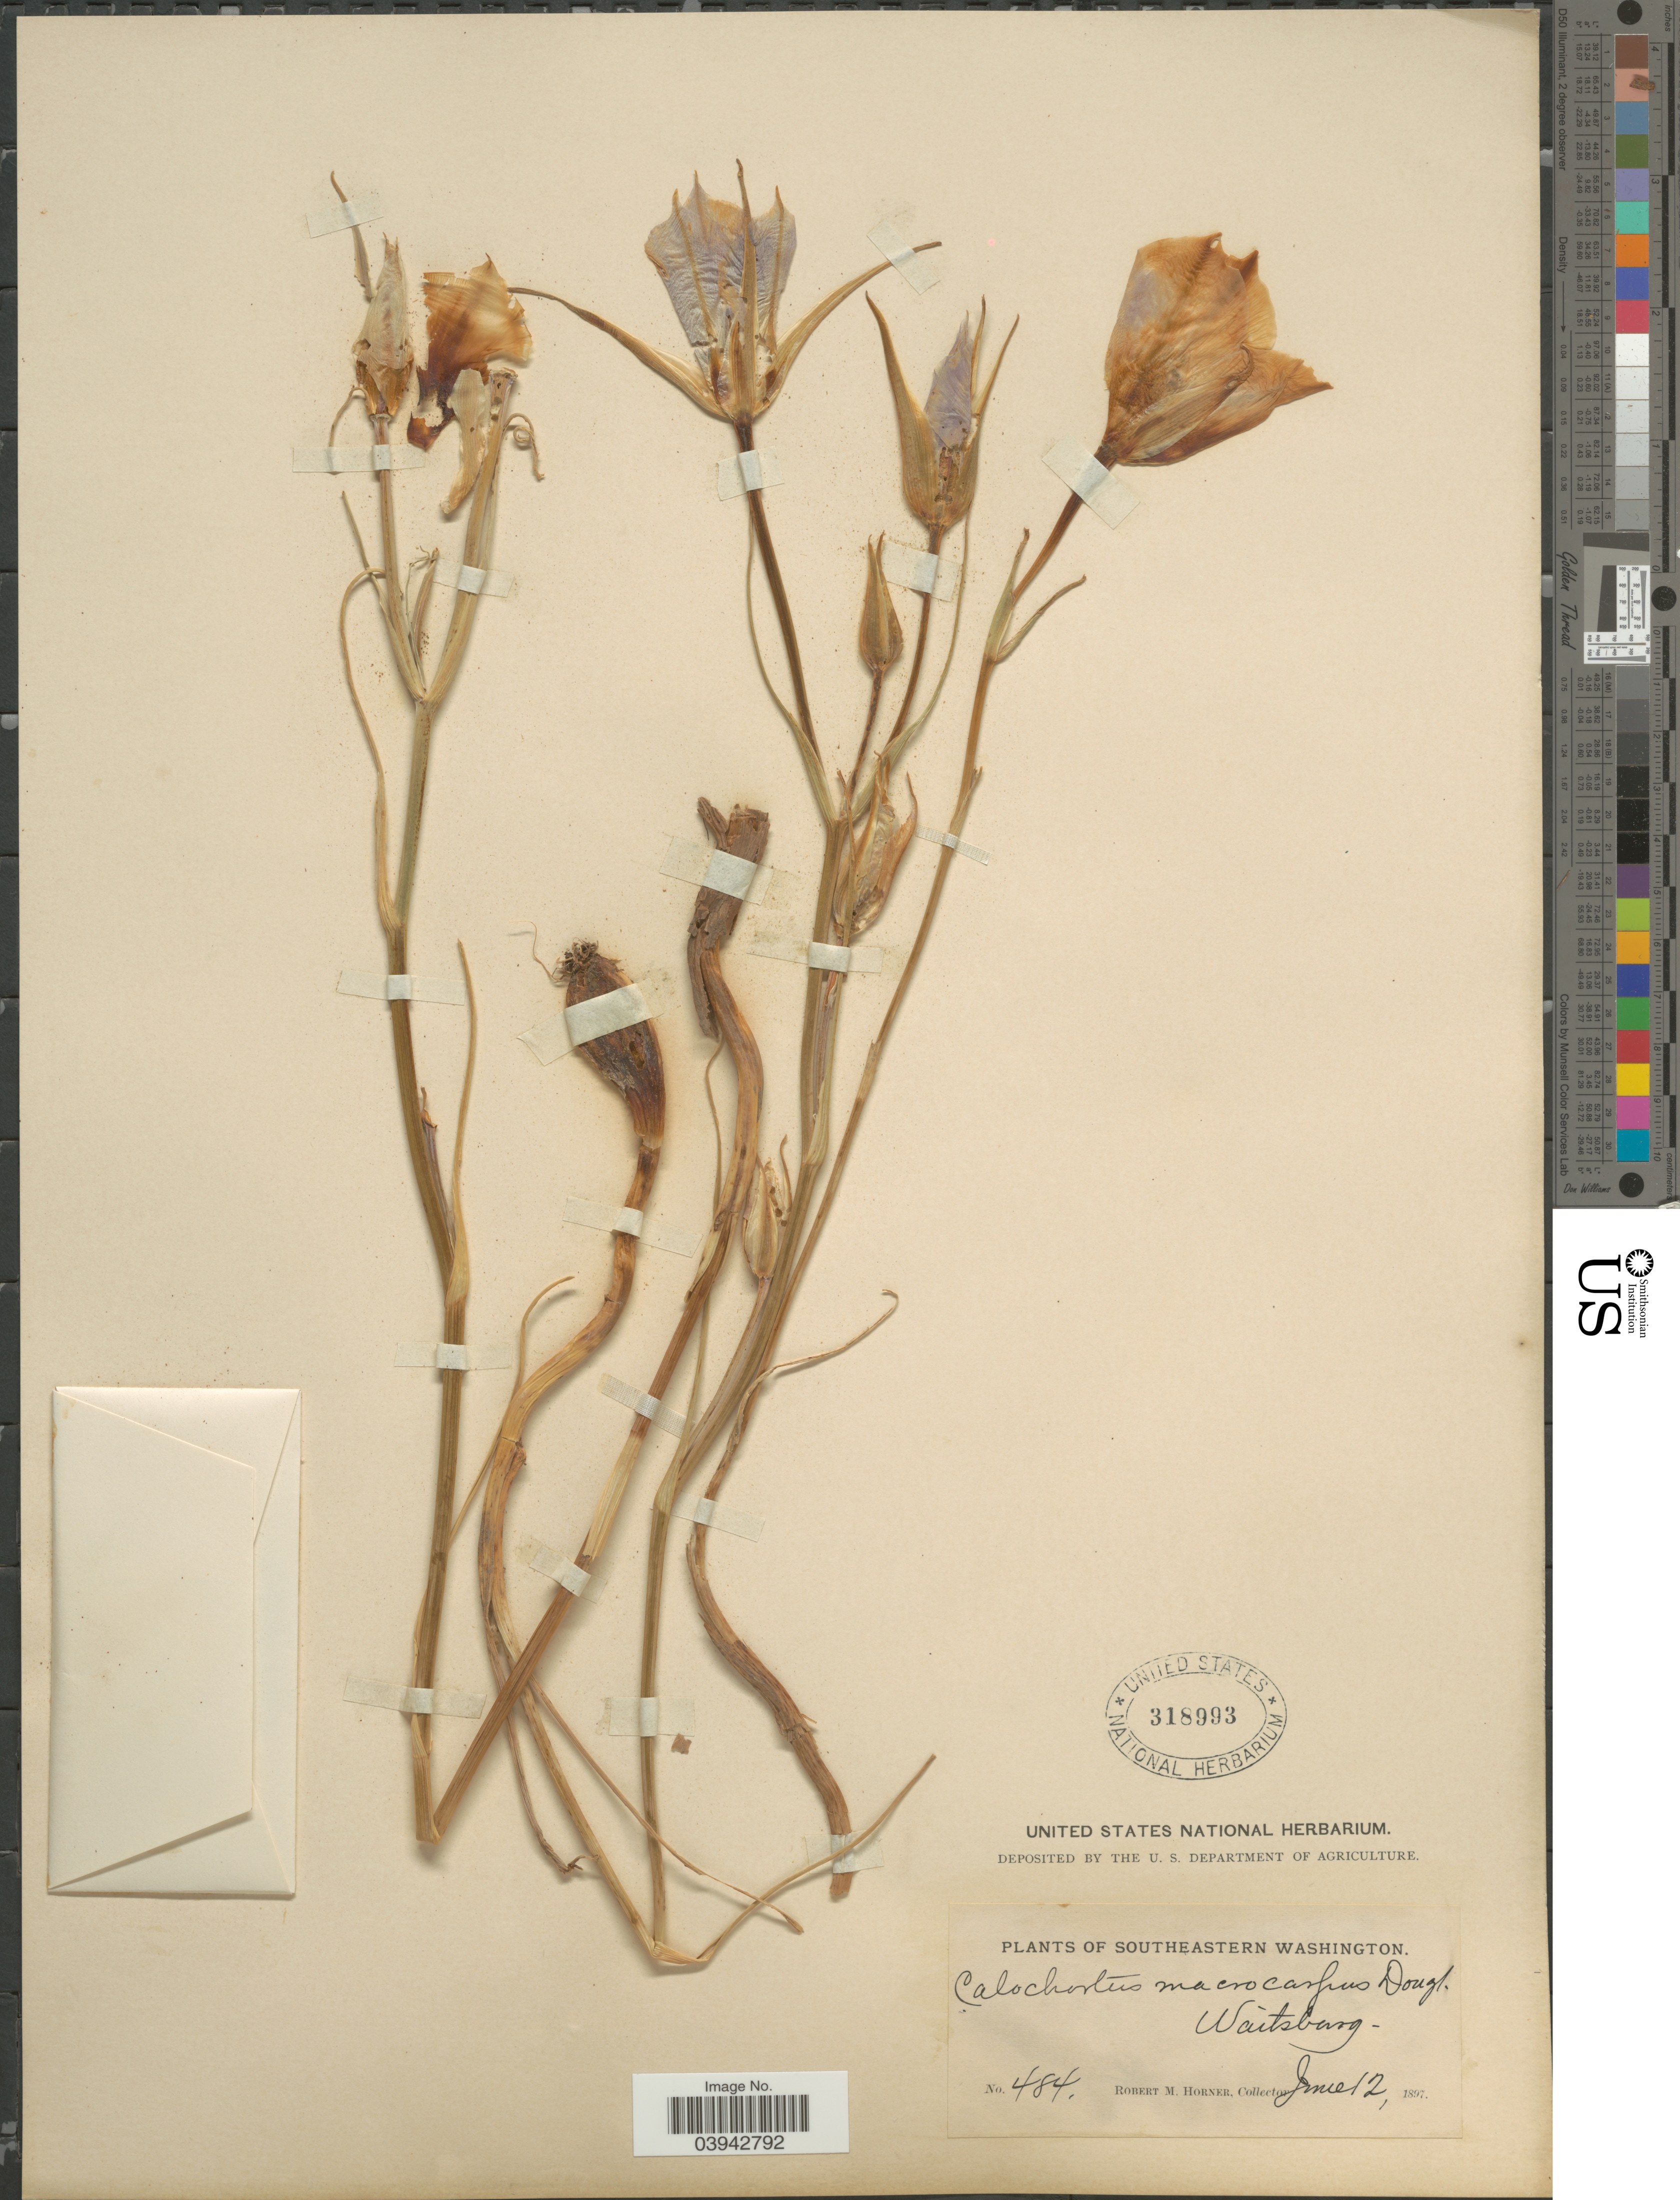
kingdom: Plantae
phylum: Tracheophyta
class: Liliopsida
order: Liliales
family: Liliaceae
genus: Calochortus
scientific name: Calochortus macrocarpus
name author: Douglas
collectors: R. Horner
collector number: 484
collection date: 1897-06-12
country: United States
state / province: Washington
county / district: Walla Walla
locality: Southeastern Washington. Waitsburg.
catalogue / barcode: US 318993